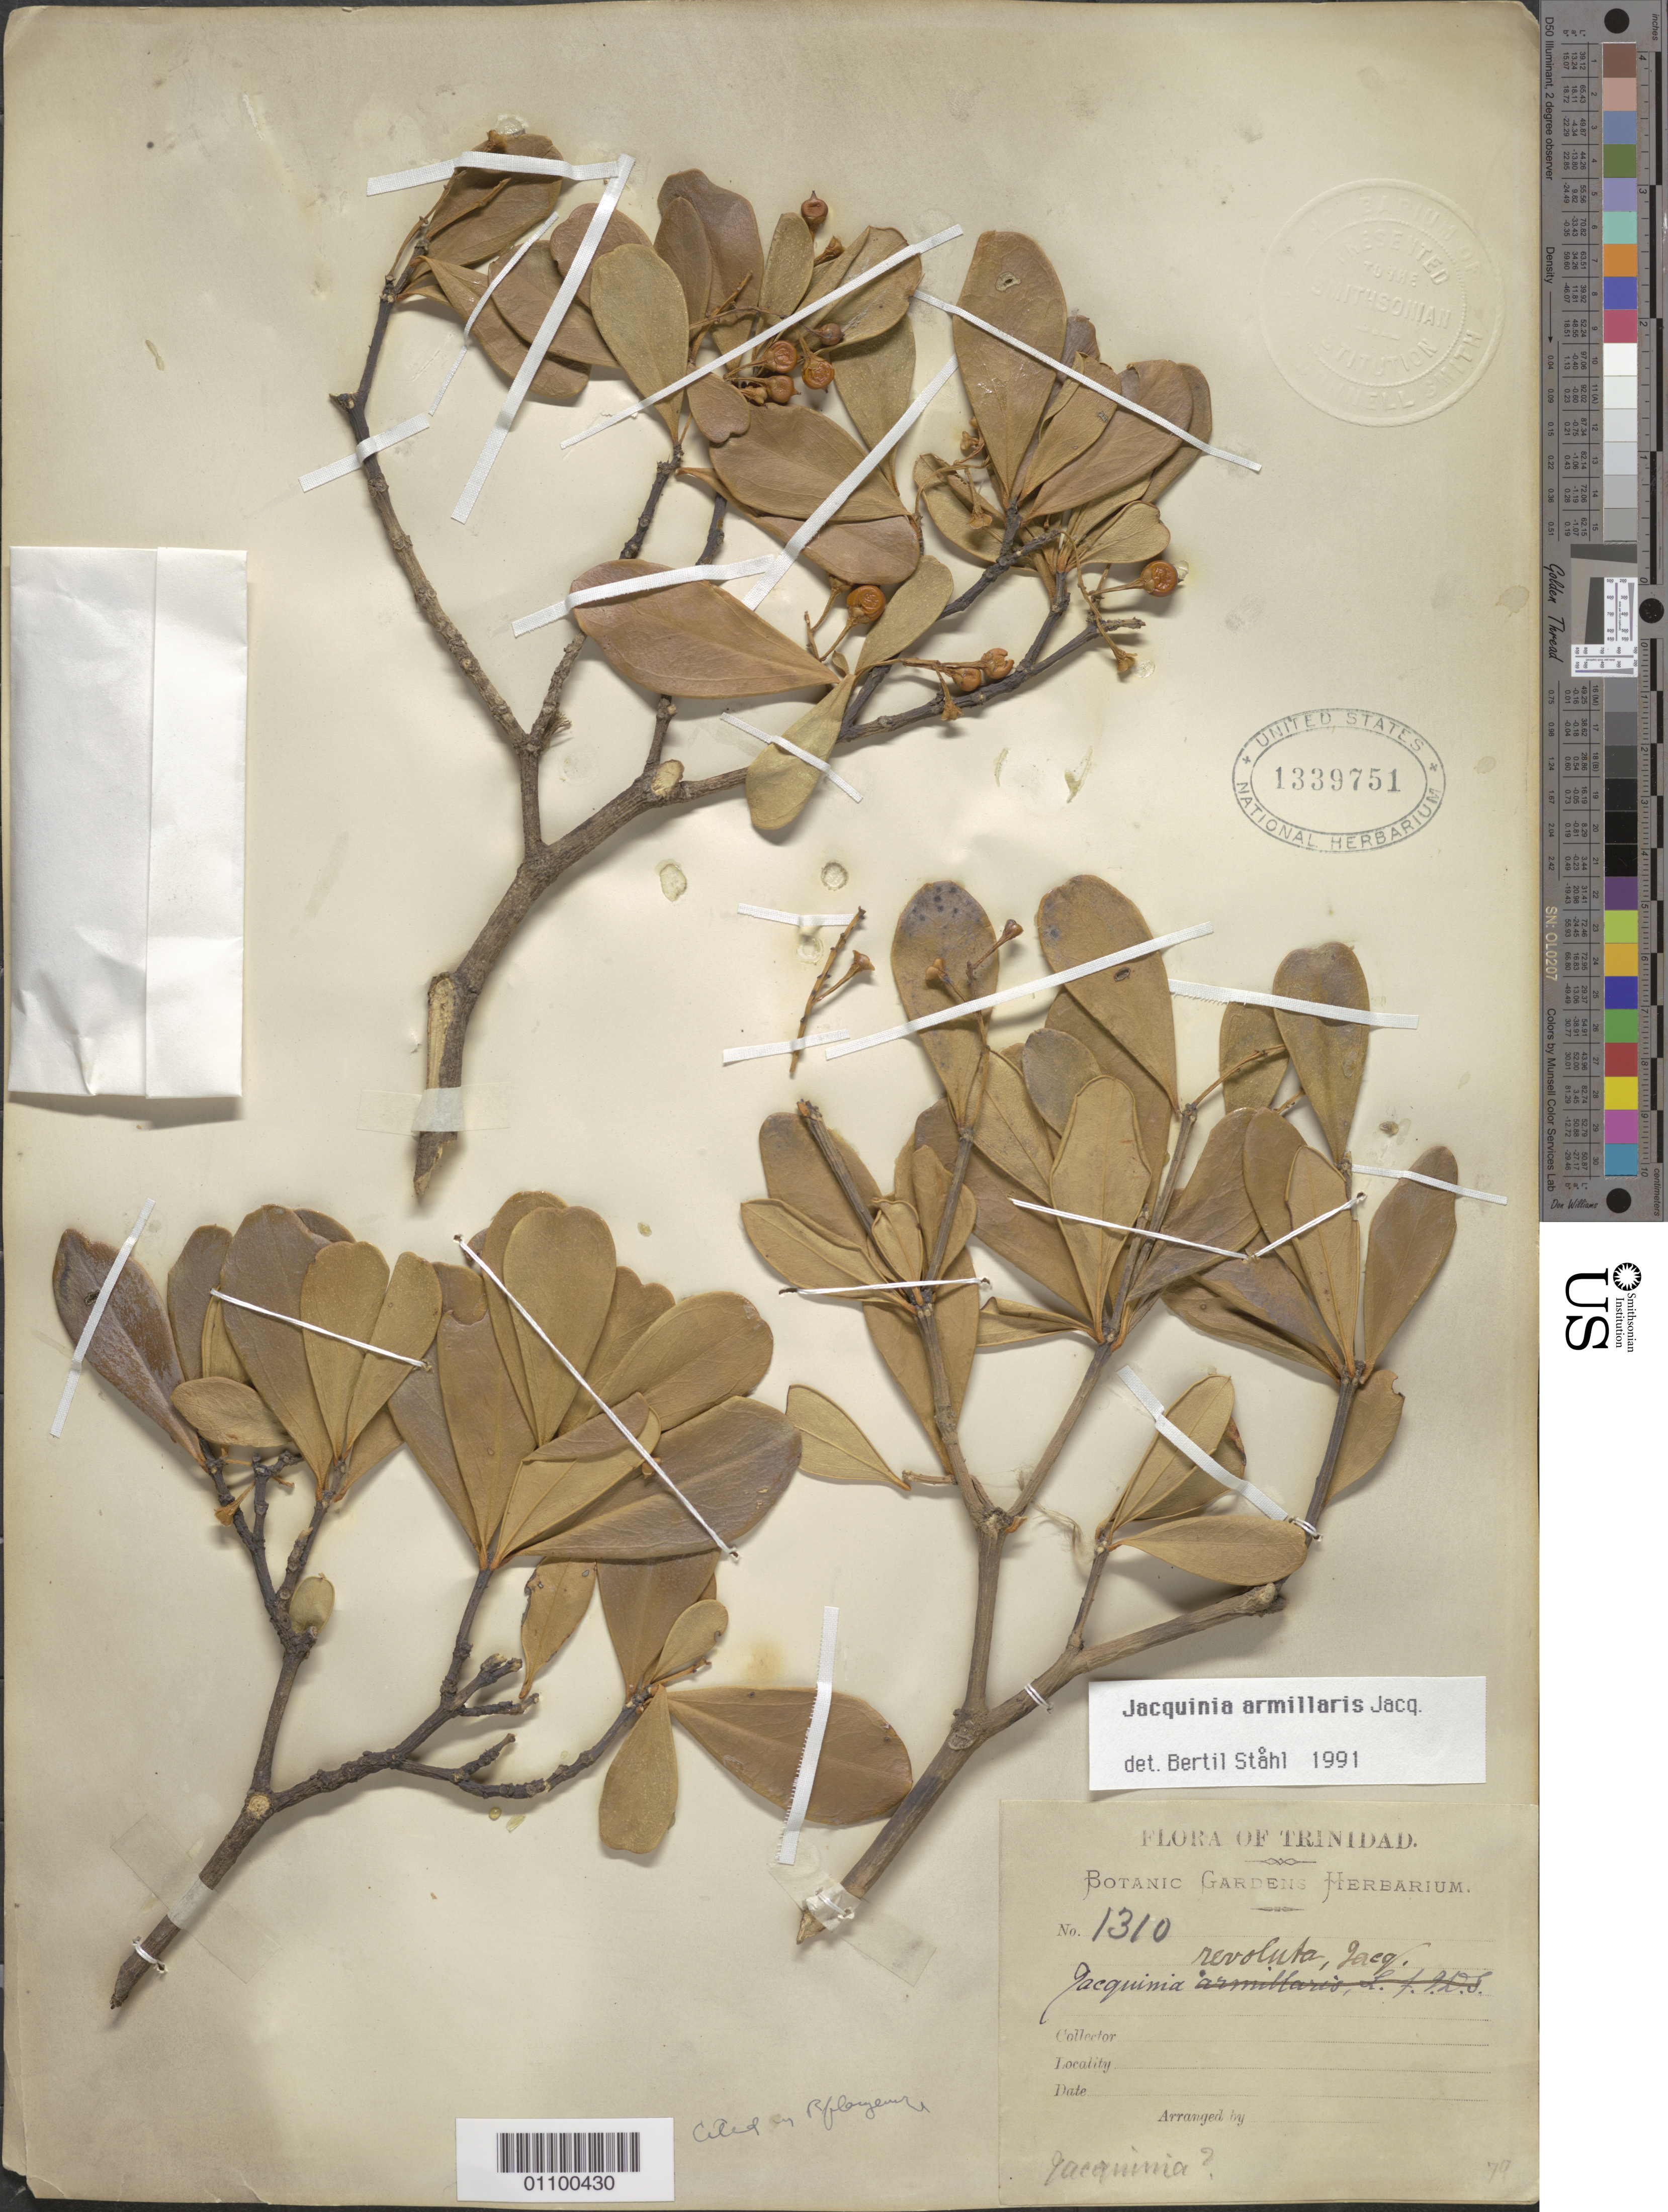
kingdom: Plantae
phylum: Tracheophyta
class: Magnoliopsida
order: Ericales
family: Primulaceae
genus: Jacquinia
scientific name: Jacquinia armillaris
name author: Jacq.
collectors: Botanic Gardens Herbarium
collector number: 1310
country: Trinidad and Tobago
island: Trinidad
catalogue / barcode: US 1339751